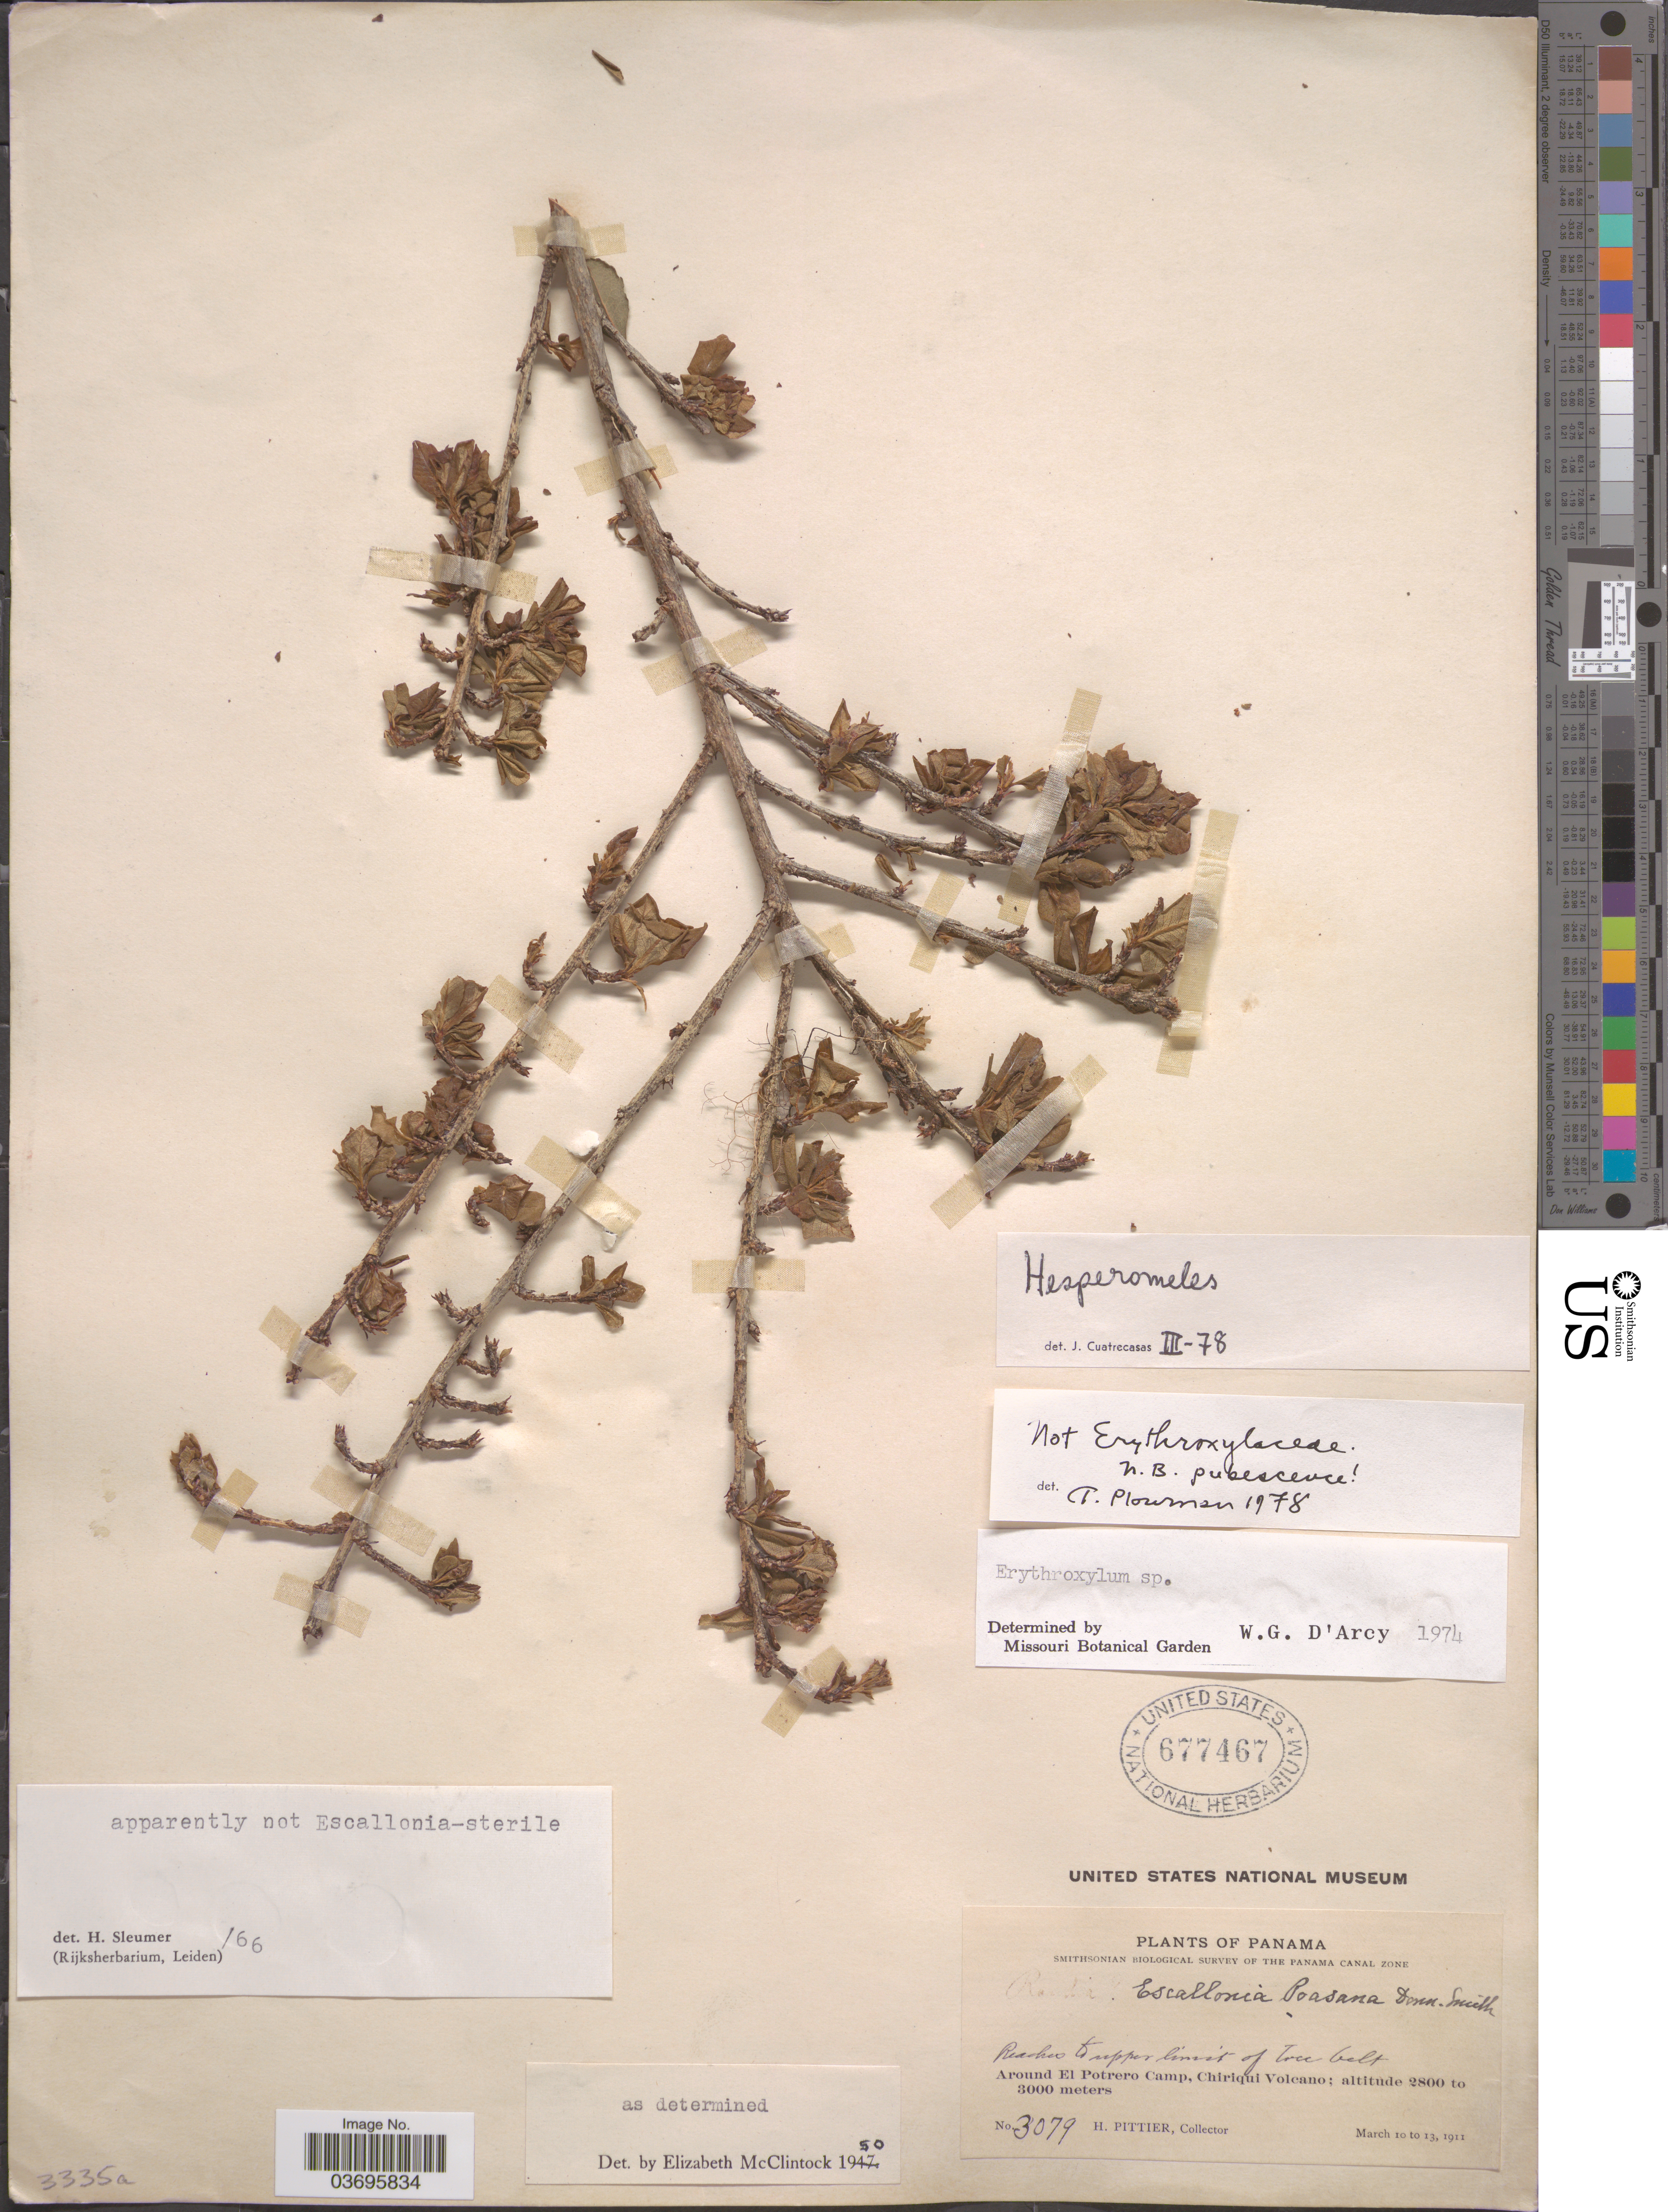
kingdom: Plantae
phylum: Tracheophyta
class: Magnoliopsida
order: Rosales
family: Rosaceae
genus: Hesperomeles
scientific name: Hesperomeles sp.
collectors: H. F. Pittier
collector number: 3079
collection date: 1911-03-10/1911-03-13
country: Panama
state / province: Chiriqui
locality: Around El Potrero Camp, Chiriqui Volcano.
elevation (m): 2800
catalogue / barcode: US 677467